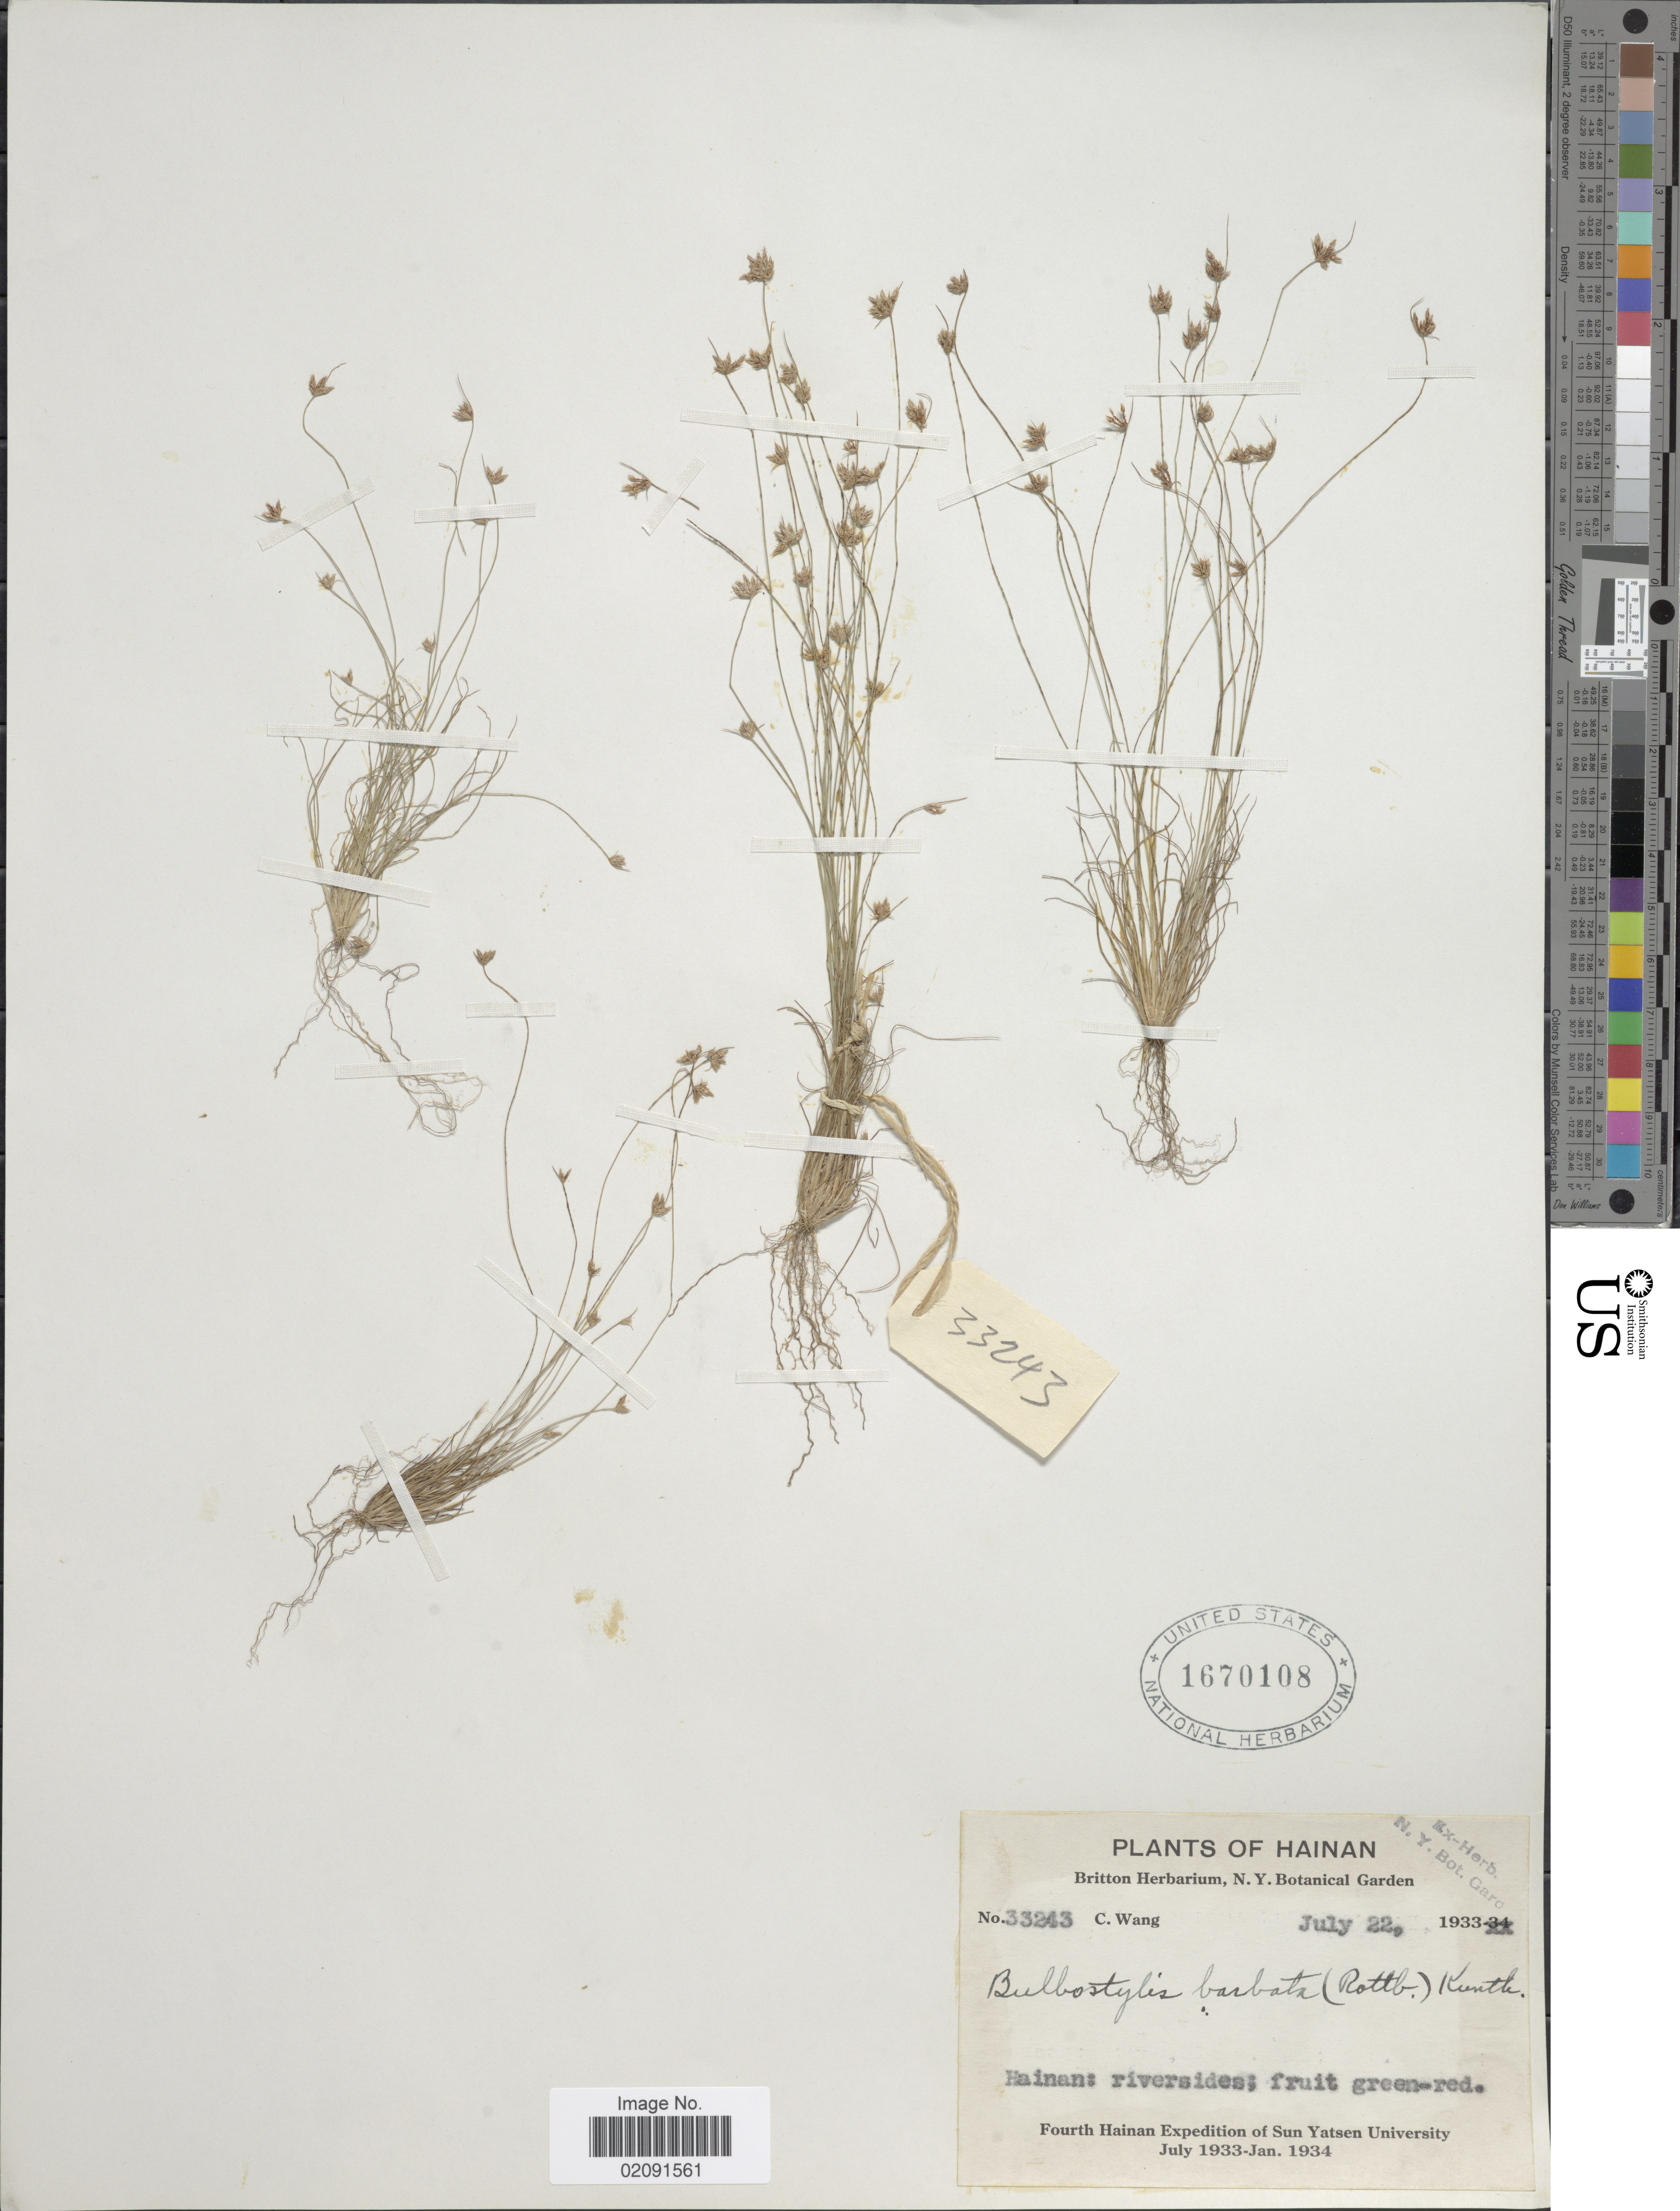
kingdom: Plantae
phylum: Tracheophyta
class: Liliopsida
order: Poales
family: Cyperaceae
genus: Bulbostylis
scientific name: Bulbostylis barbata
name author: (Rottb.) C.B. Clarke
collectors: C. Wang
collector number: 33243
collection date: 1933-07-22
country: China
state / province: Hainan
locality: Riversides.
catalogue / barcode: US 1670108